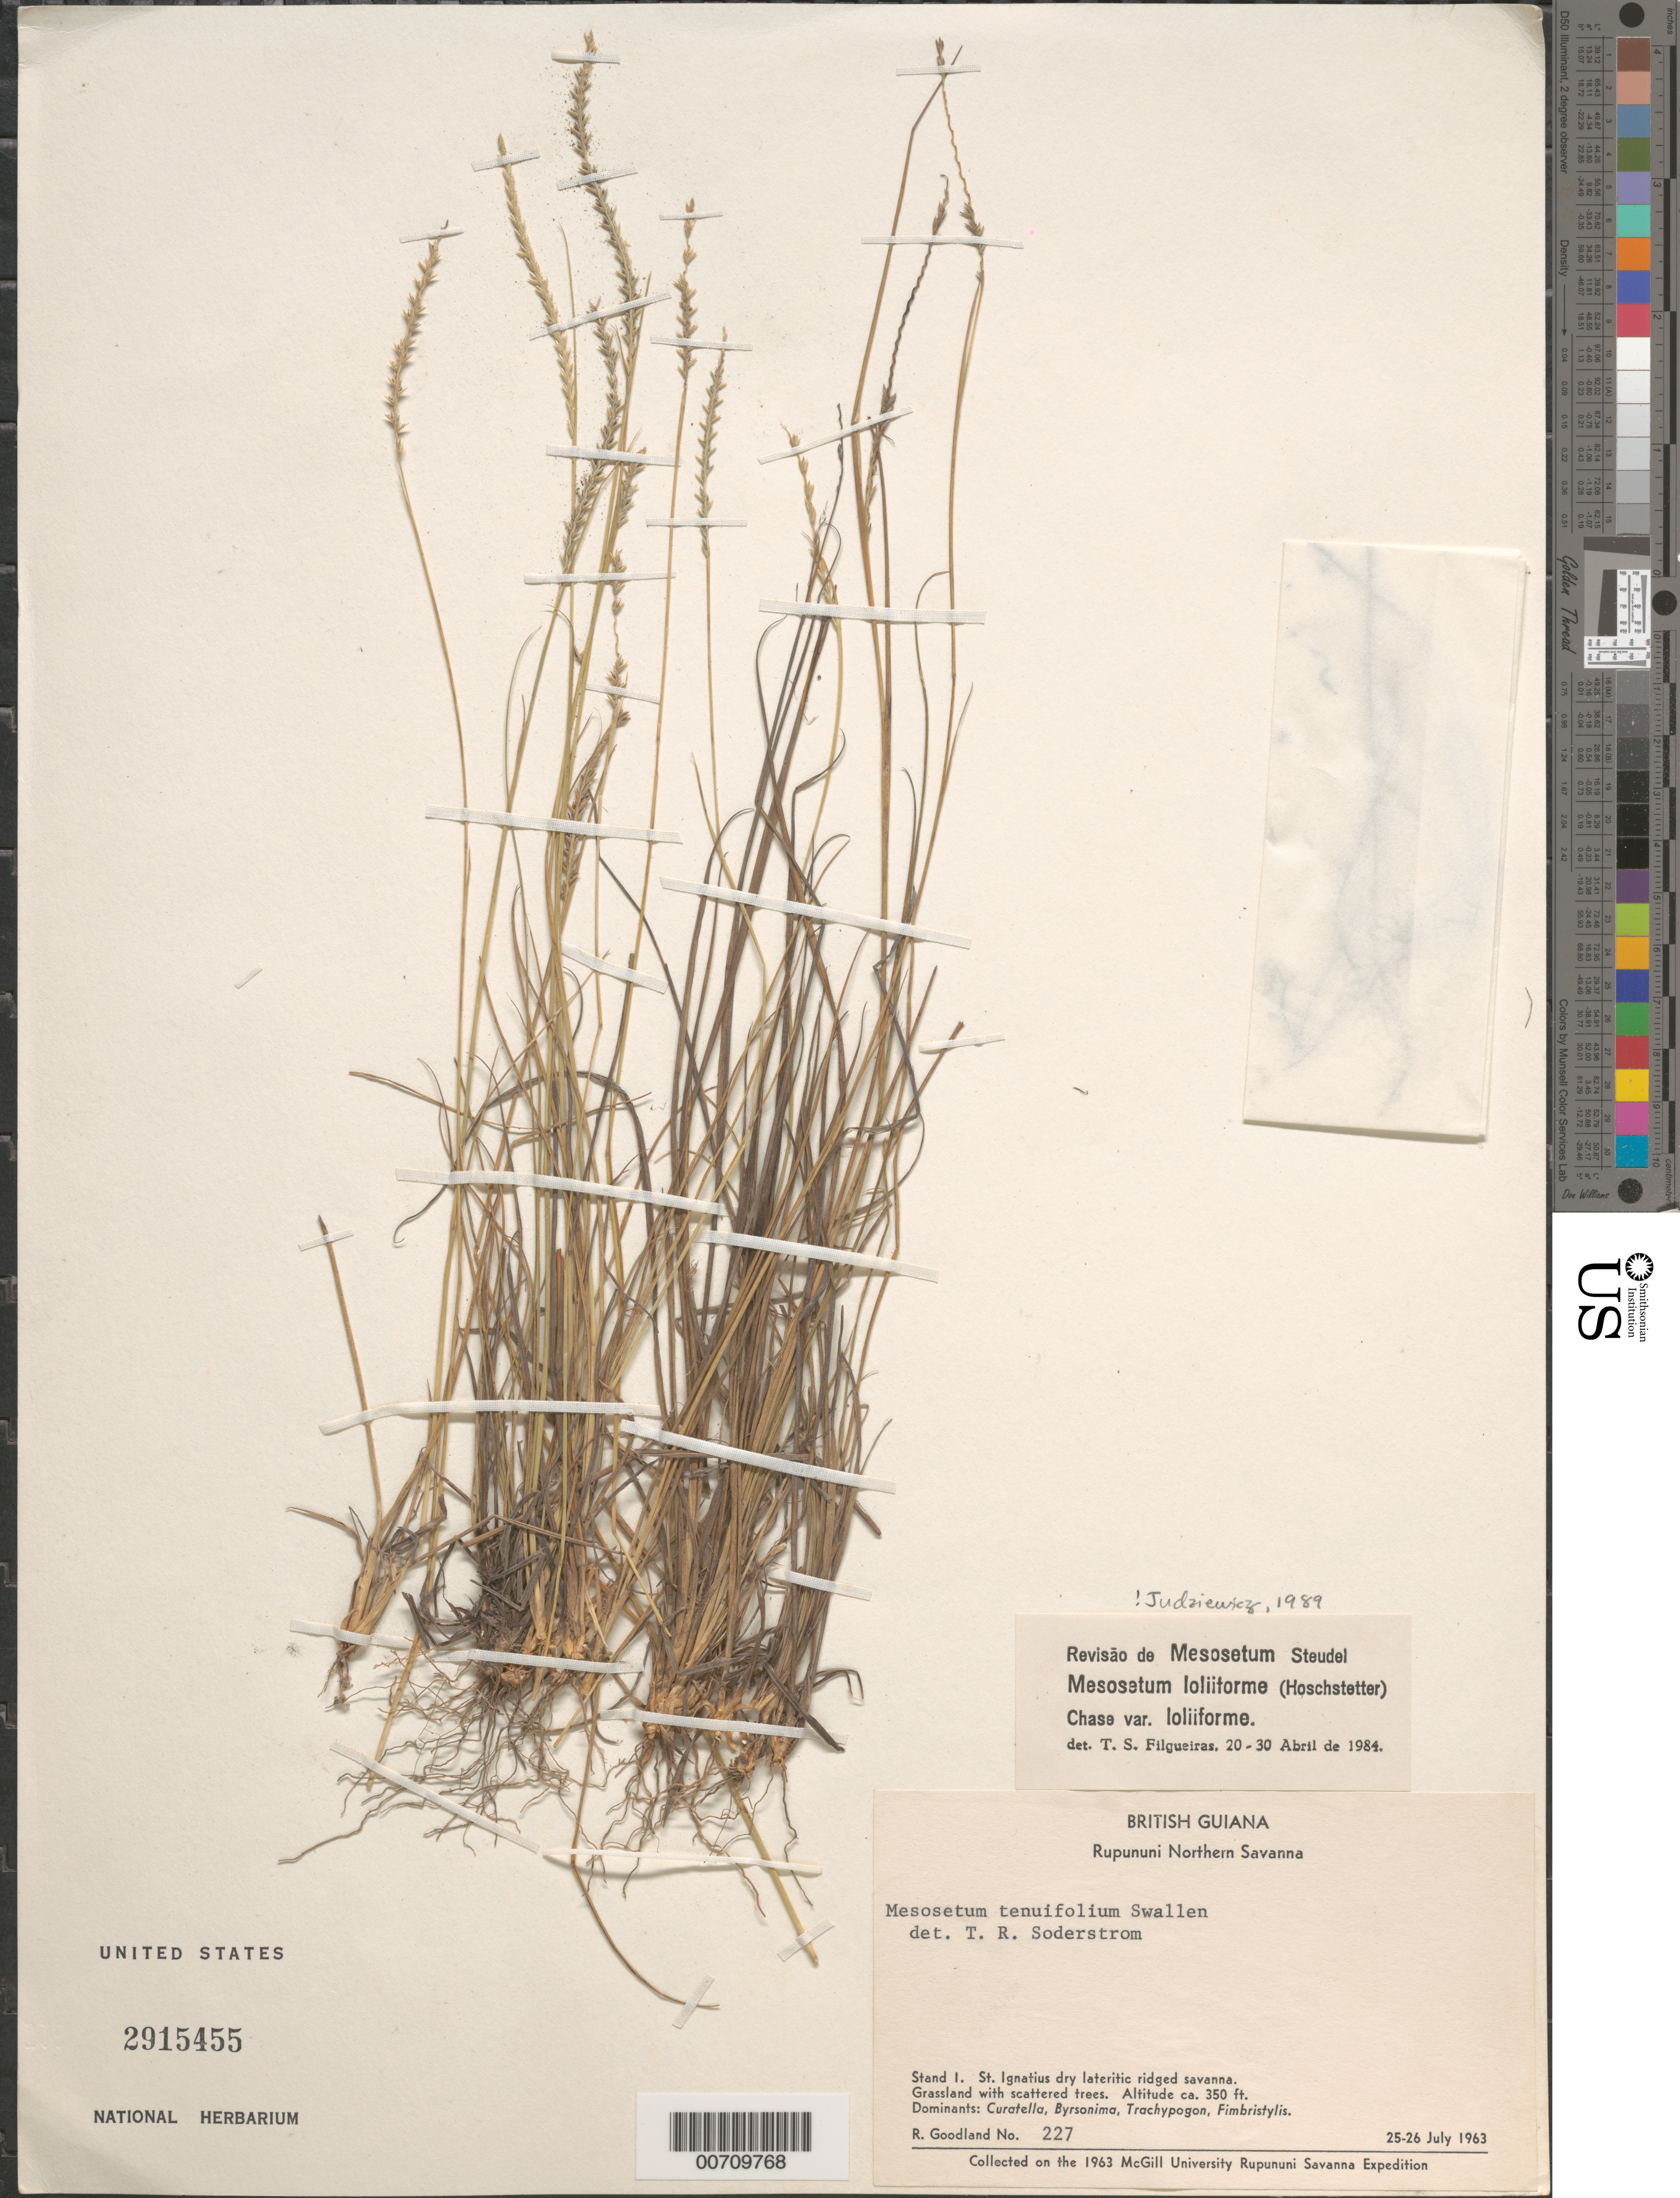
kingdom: Plantae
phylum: Tracheophyta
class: Liliopsida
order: Poales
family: Poaceae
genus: Mesosetum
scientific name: Mesosetum loliiforme var. loliiforme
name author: (Hochst. ex Steud.) Chase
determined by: Judziewicz, E. J.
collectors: R. Goodland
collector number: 227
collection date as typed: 25-Jul-63 to 26-Jul-63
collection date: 1963-07-25/1963-07-26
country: Guyana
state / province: U. Takutu-U. Essequibo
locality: Rupununi Northern Savanna, St. Ignatius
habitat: Dry lateritic ridged savanna. Grassland with scattered trees. Dominants: Curatella, Byrsonima, Trachypogon, Fimbristylis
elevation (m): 107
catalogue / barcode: US 2915455